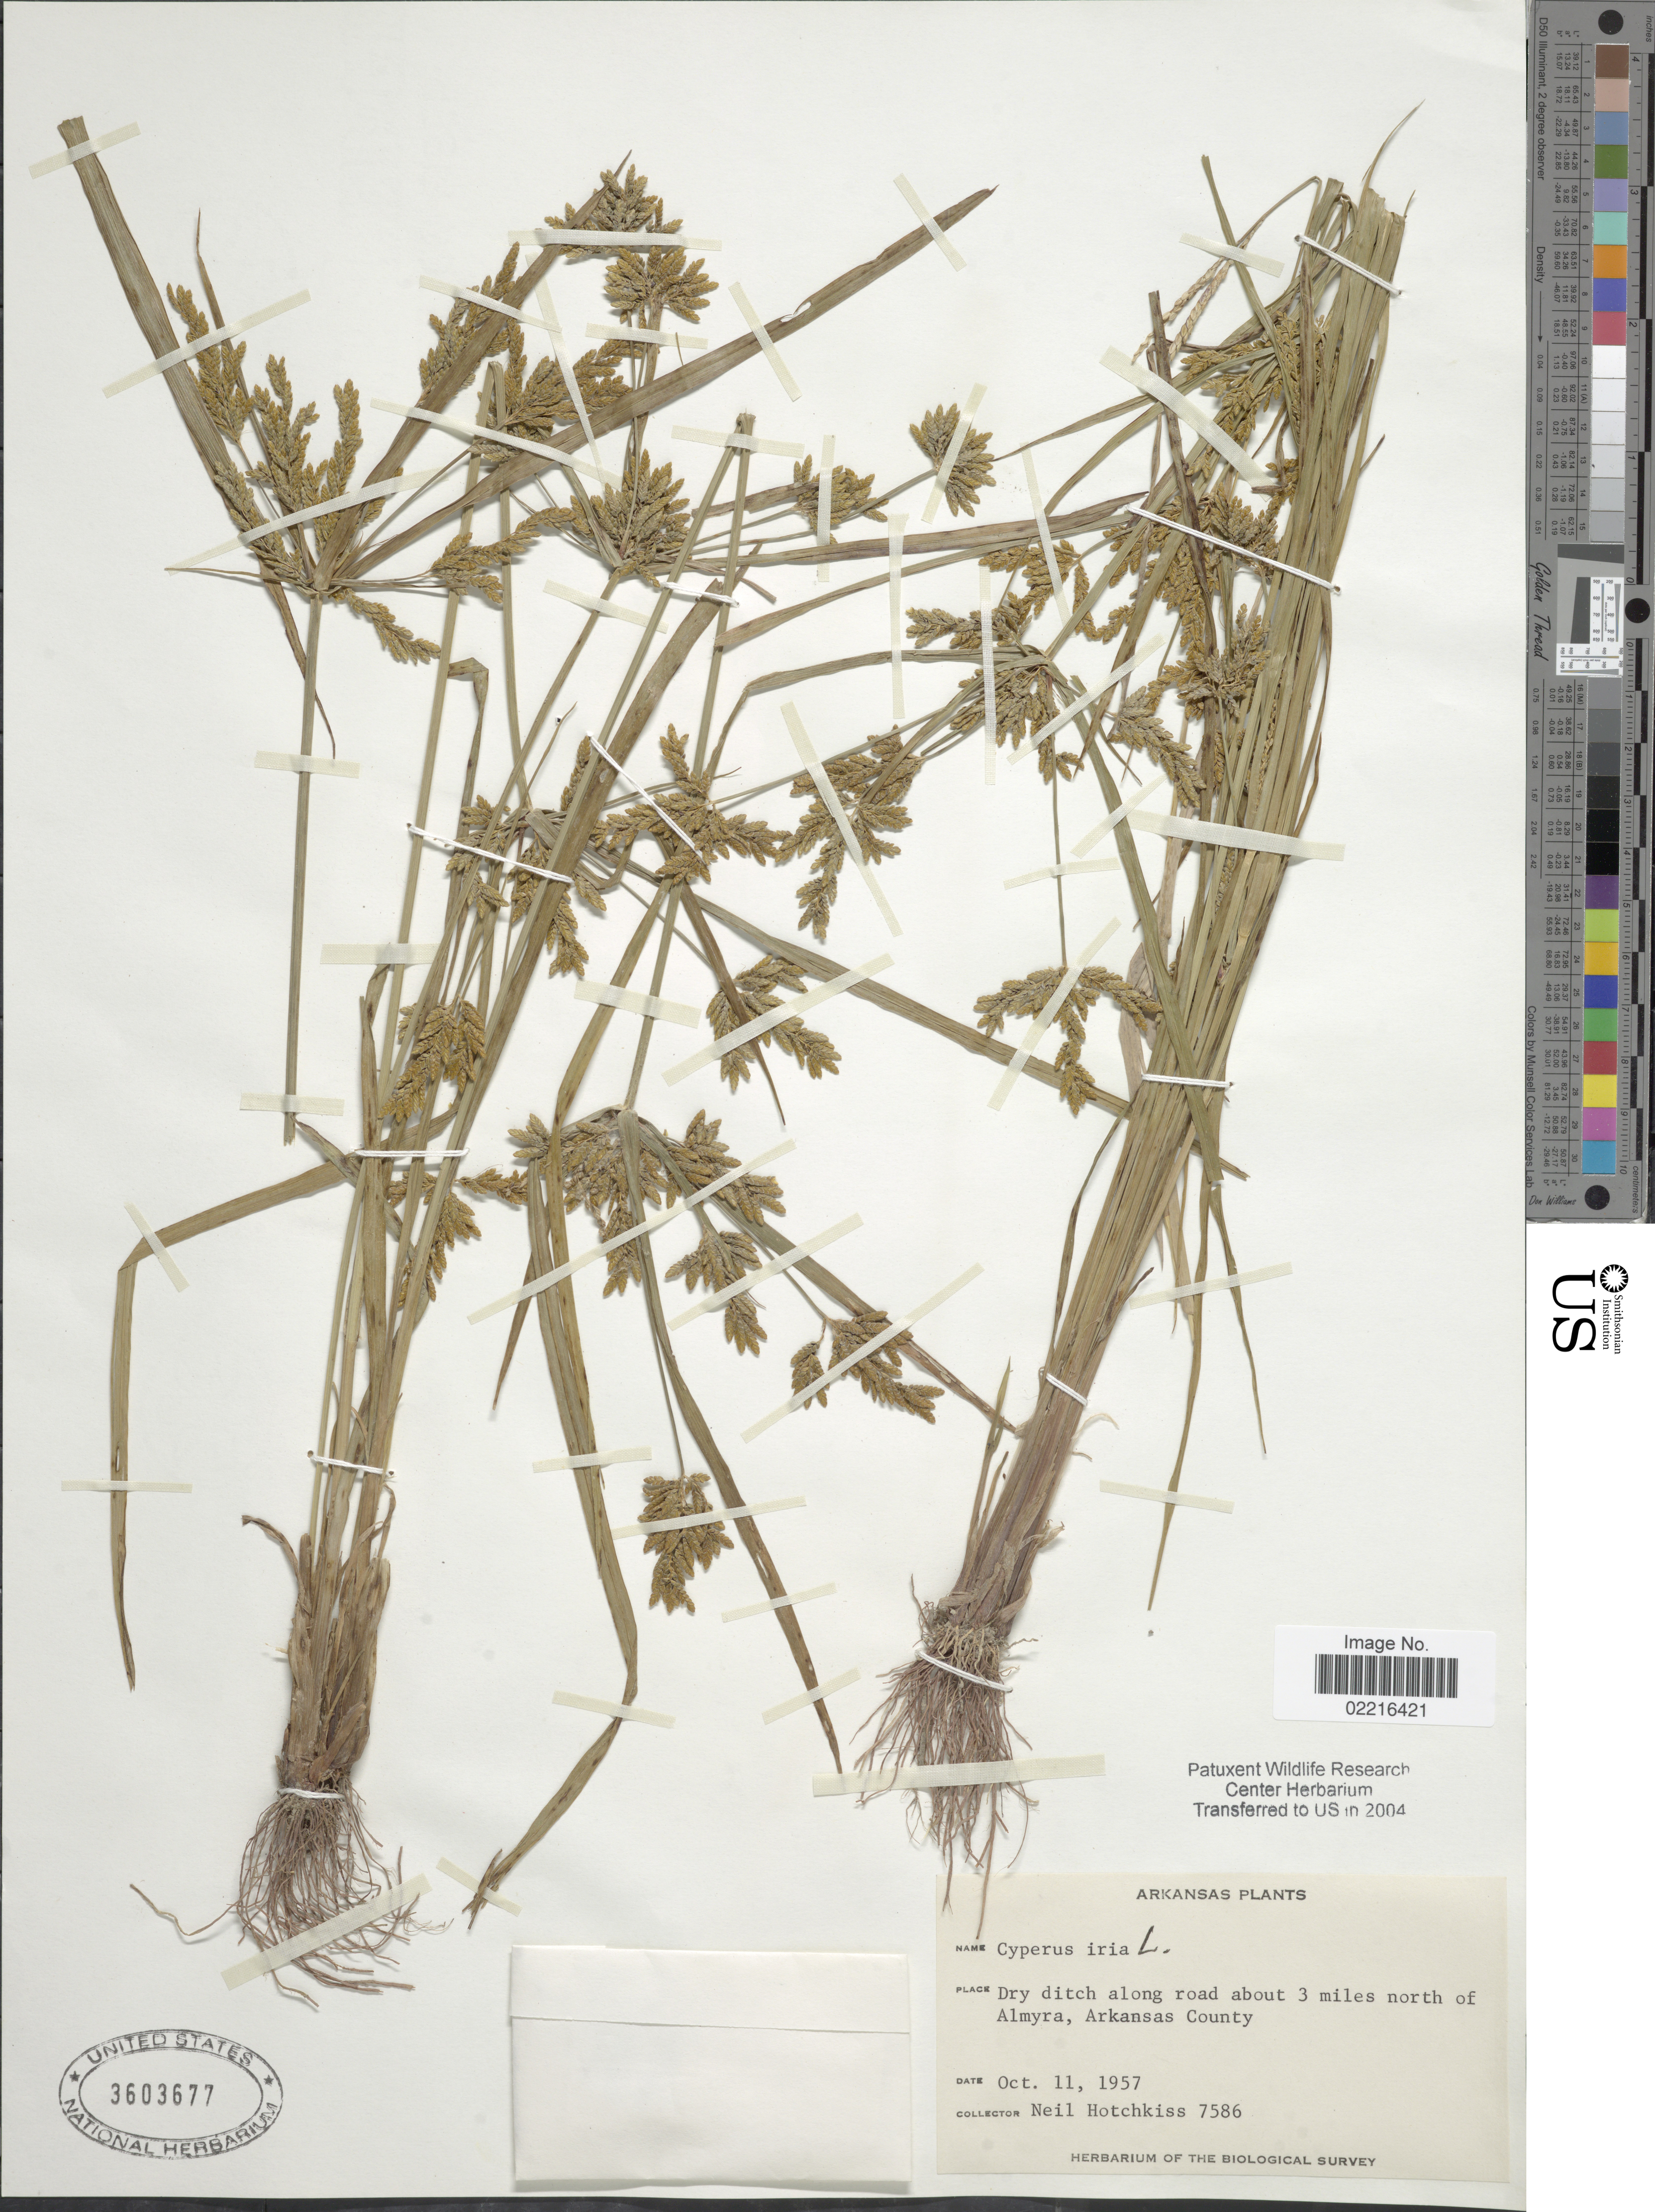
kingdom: Plantae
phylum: Tracheophyta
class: Liliopsida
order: Poales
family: Cyperaceae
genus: Cyperus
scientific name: Cyperus iria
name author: L.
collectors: N. Hotchkiss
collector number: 7586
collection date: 1957-10-11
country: United States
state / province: Arkansas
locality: Along road about 3 miles north of Almyra, Arkansas County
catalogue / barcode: US 3603677